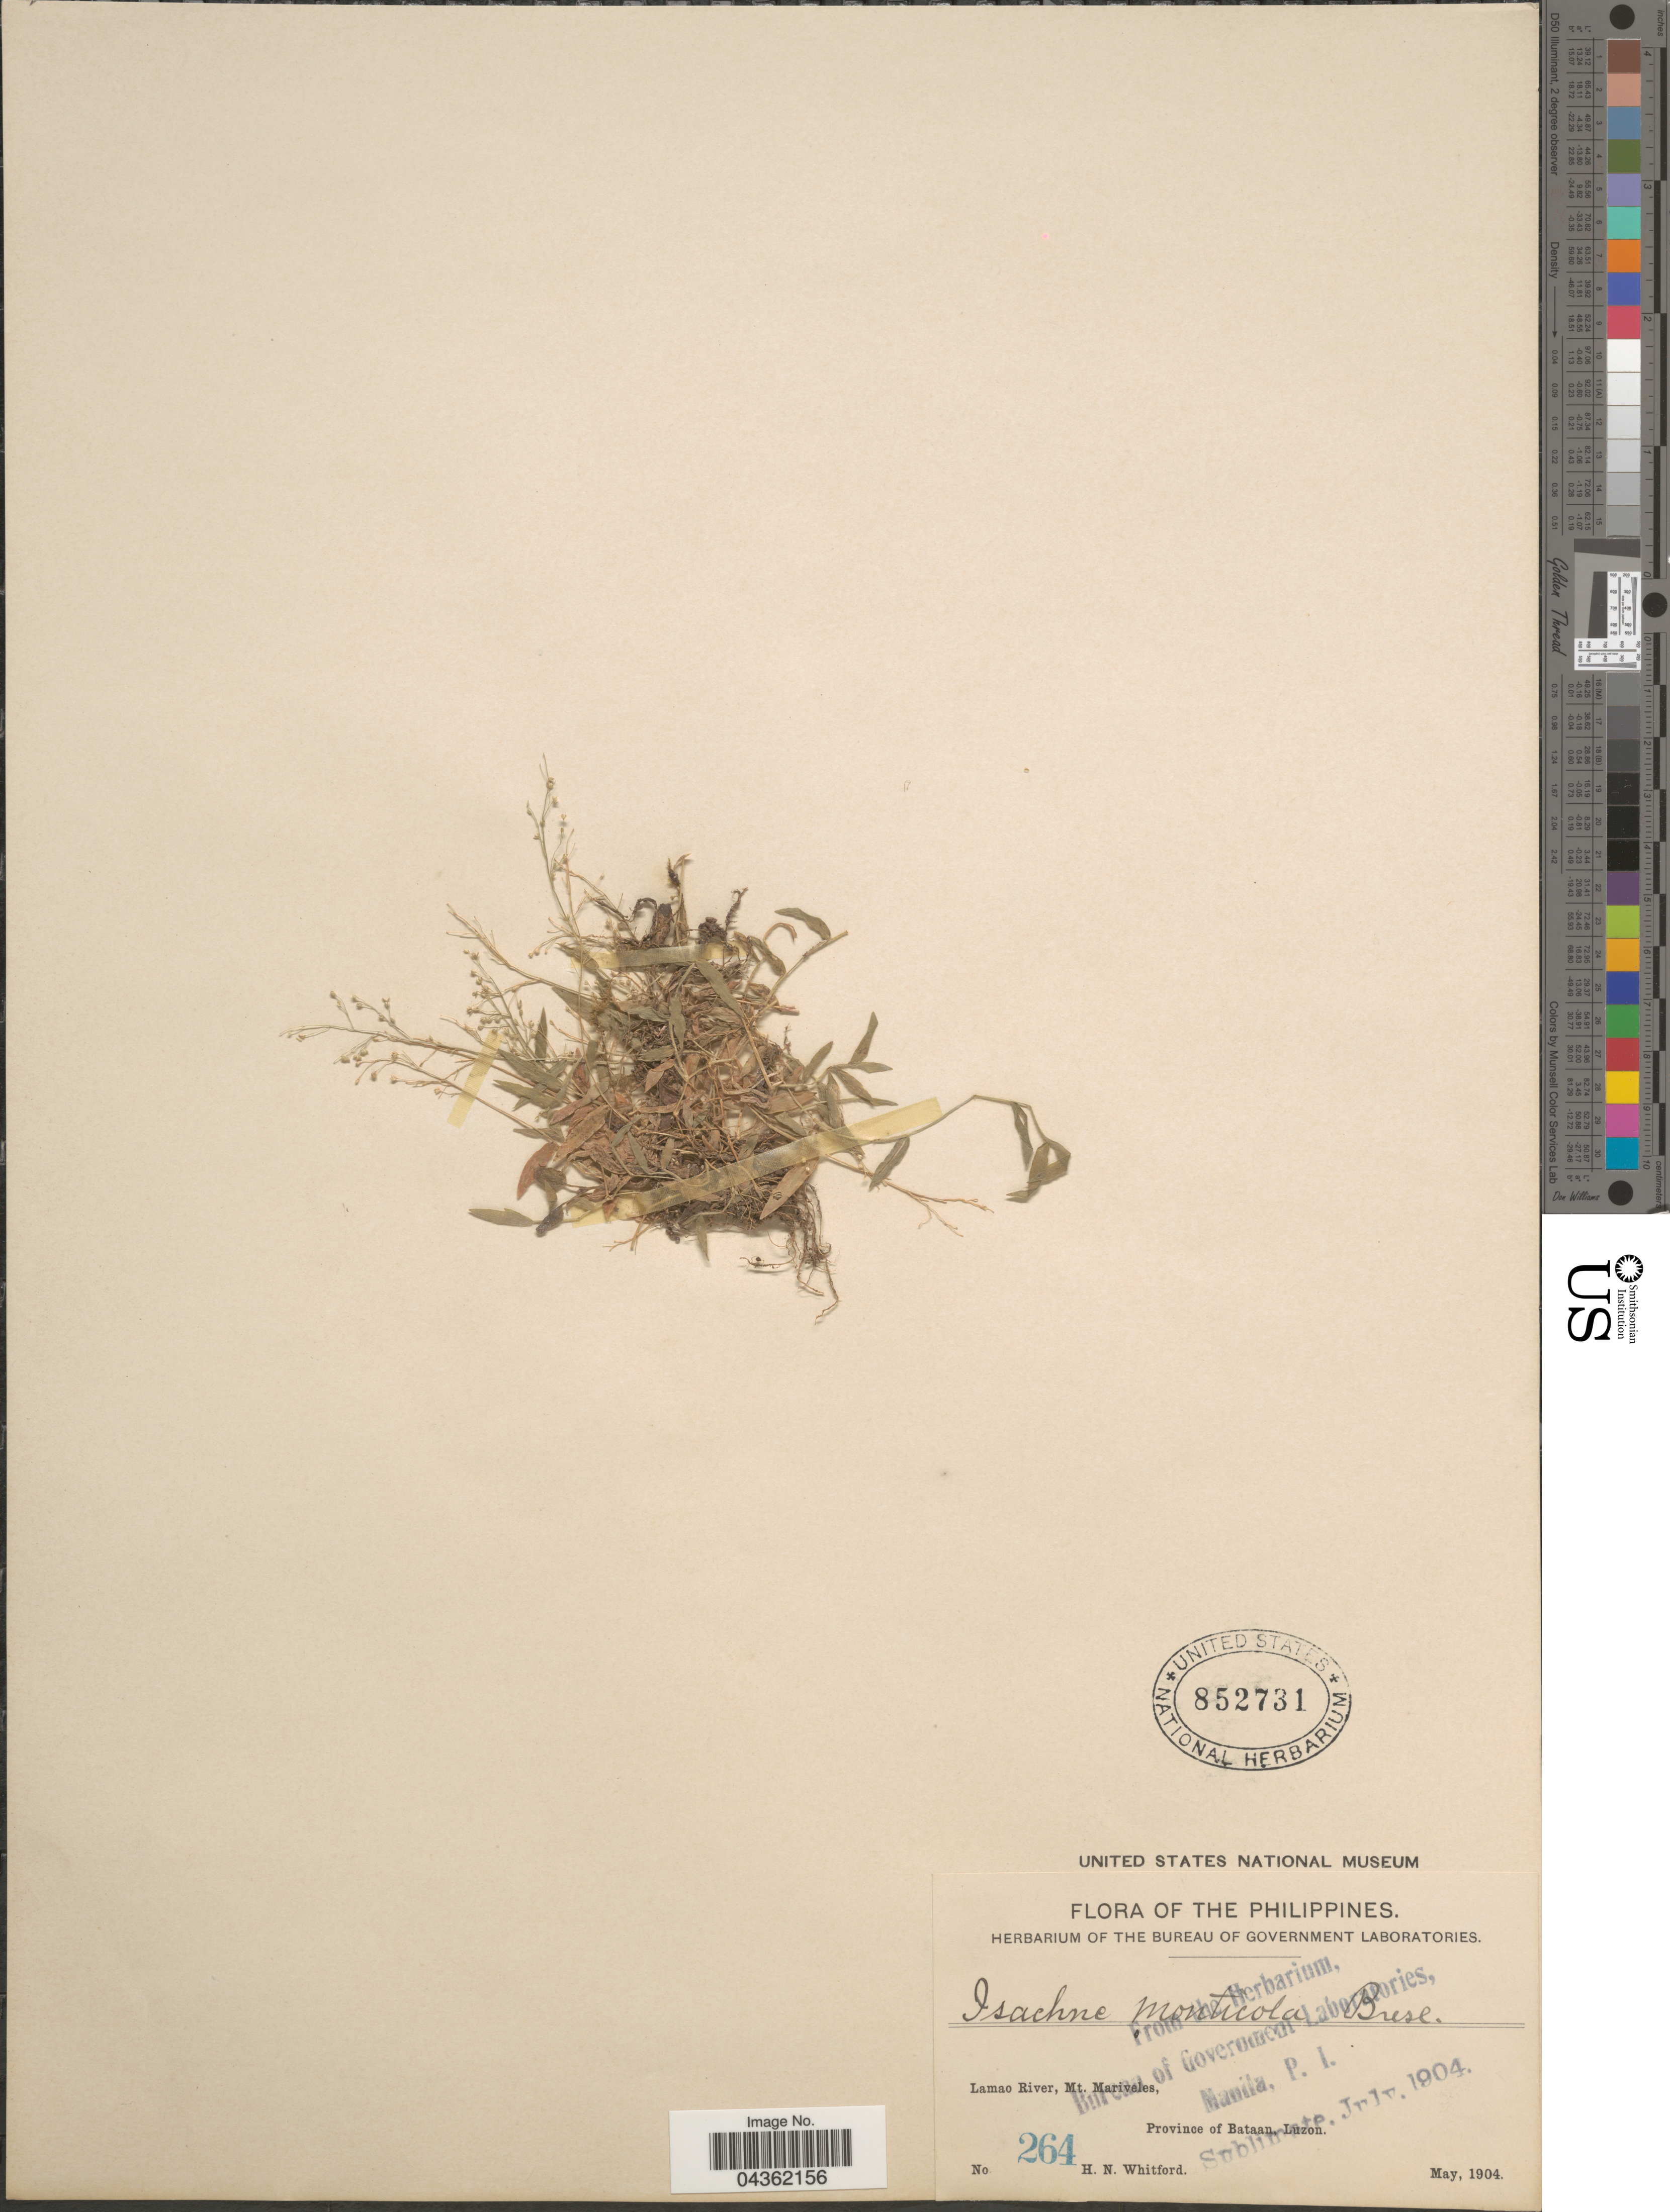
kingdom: Plantae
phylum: Tracheophyta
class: Liliopsida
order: Poales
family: Poaceae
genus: Isachne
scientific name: Isachne myosotis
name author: Nees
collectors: H. N. Whitford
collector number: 264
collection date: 1904-05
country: Philippines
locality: Lamao River, Mt. Mariveles, Province of Bataan, Luzon.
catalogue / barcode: US 852731